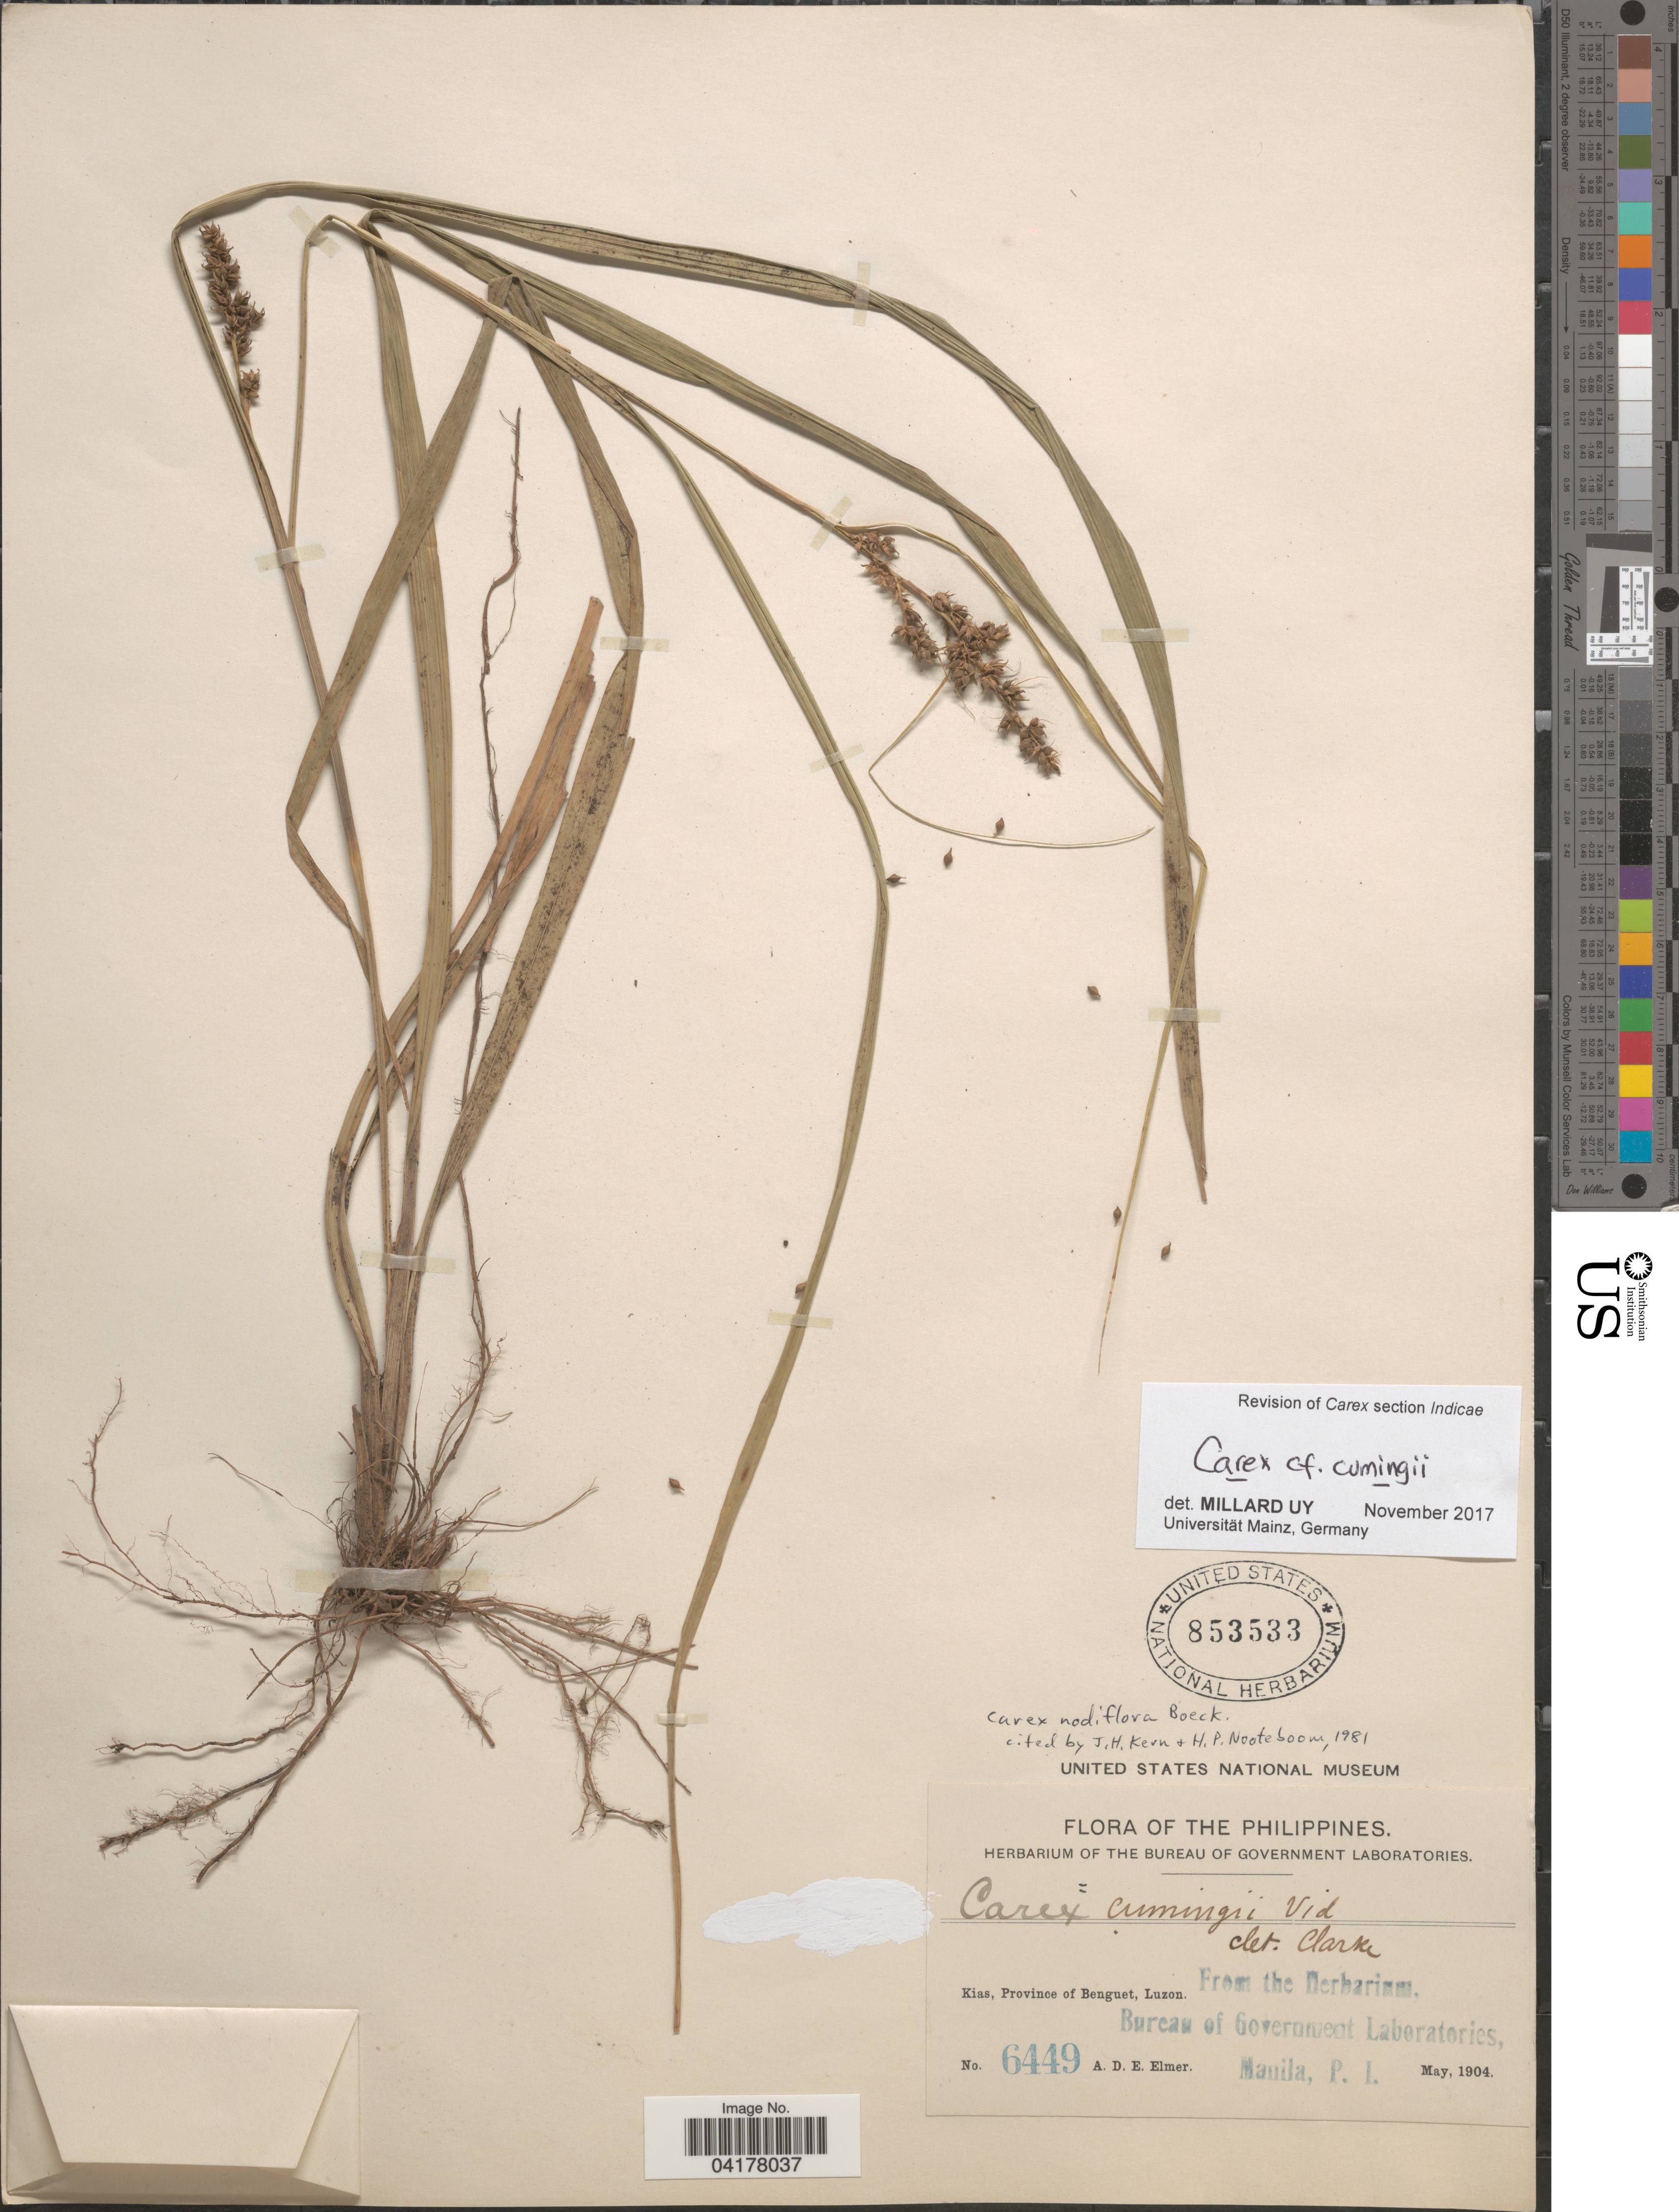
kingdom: Plantae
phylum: Tracheophyta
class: Liliopsida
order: Poales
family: Cyperaceae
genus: Carex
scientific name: Carex cumingiana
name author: Steud.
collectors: A. D. E. Elmer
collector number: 6449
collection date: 1904-05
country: Philippines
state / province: Cordillera (Administrative Region)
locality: Kias, Province of Benguet, Luzon.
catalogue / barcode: US 853533